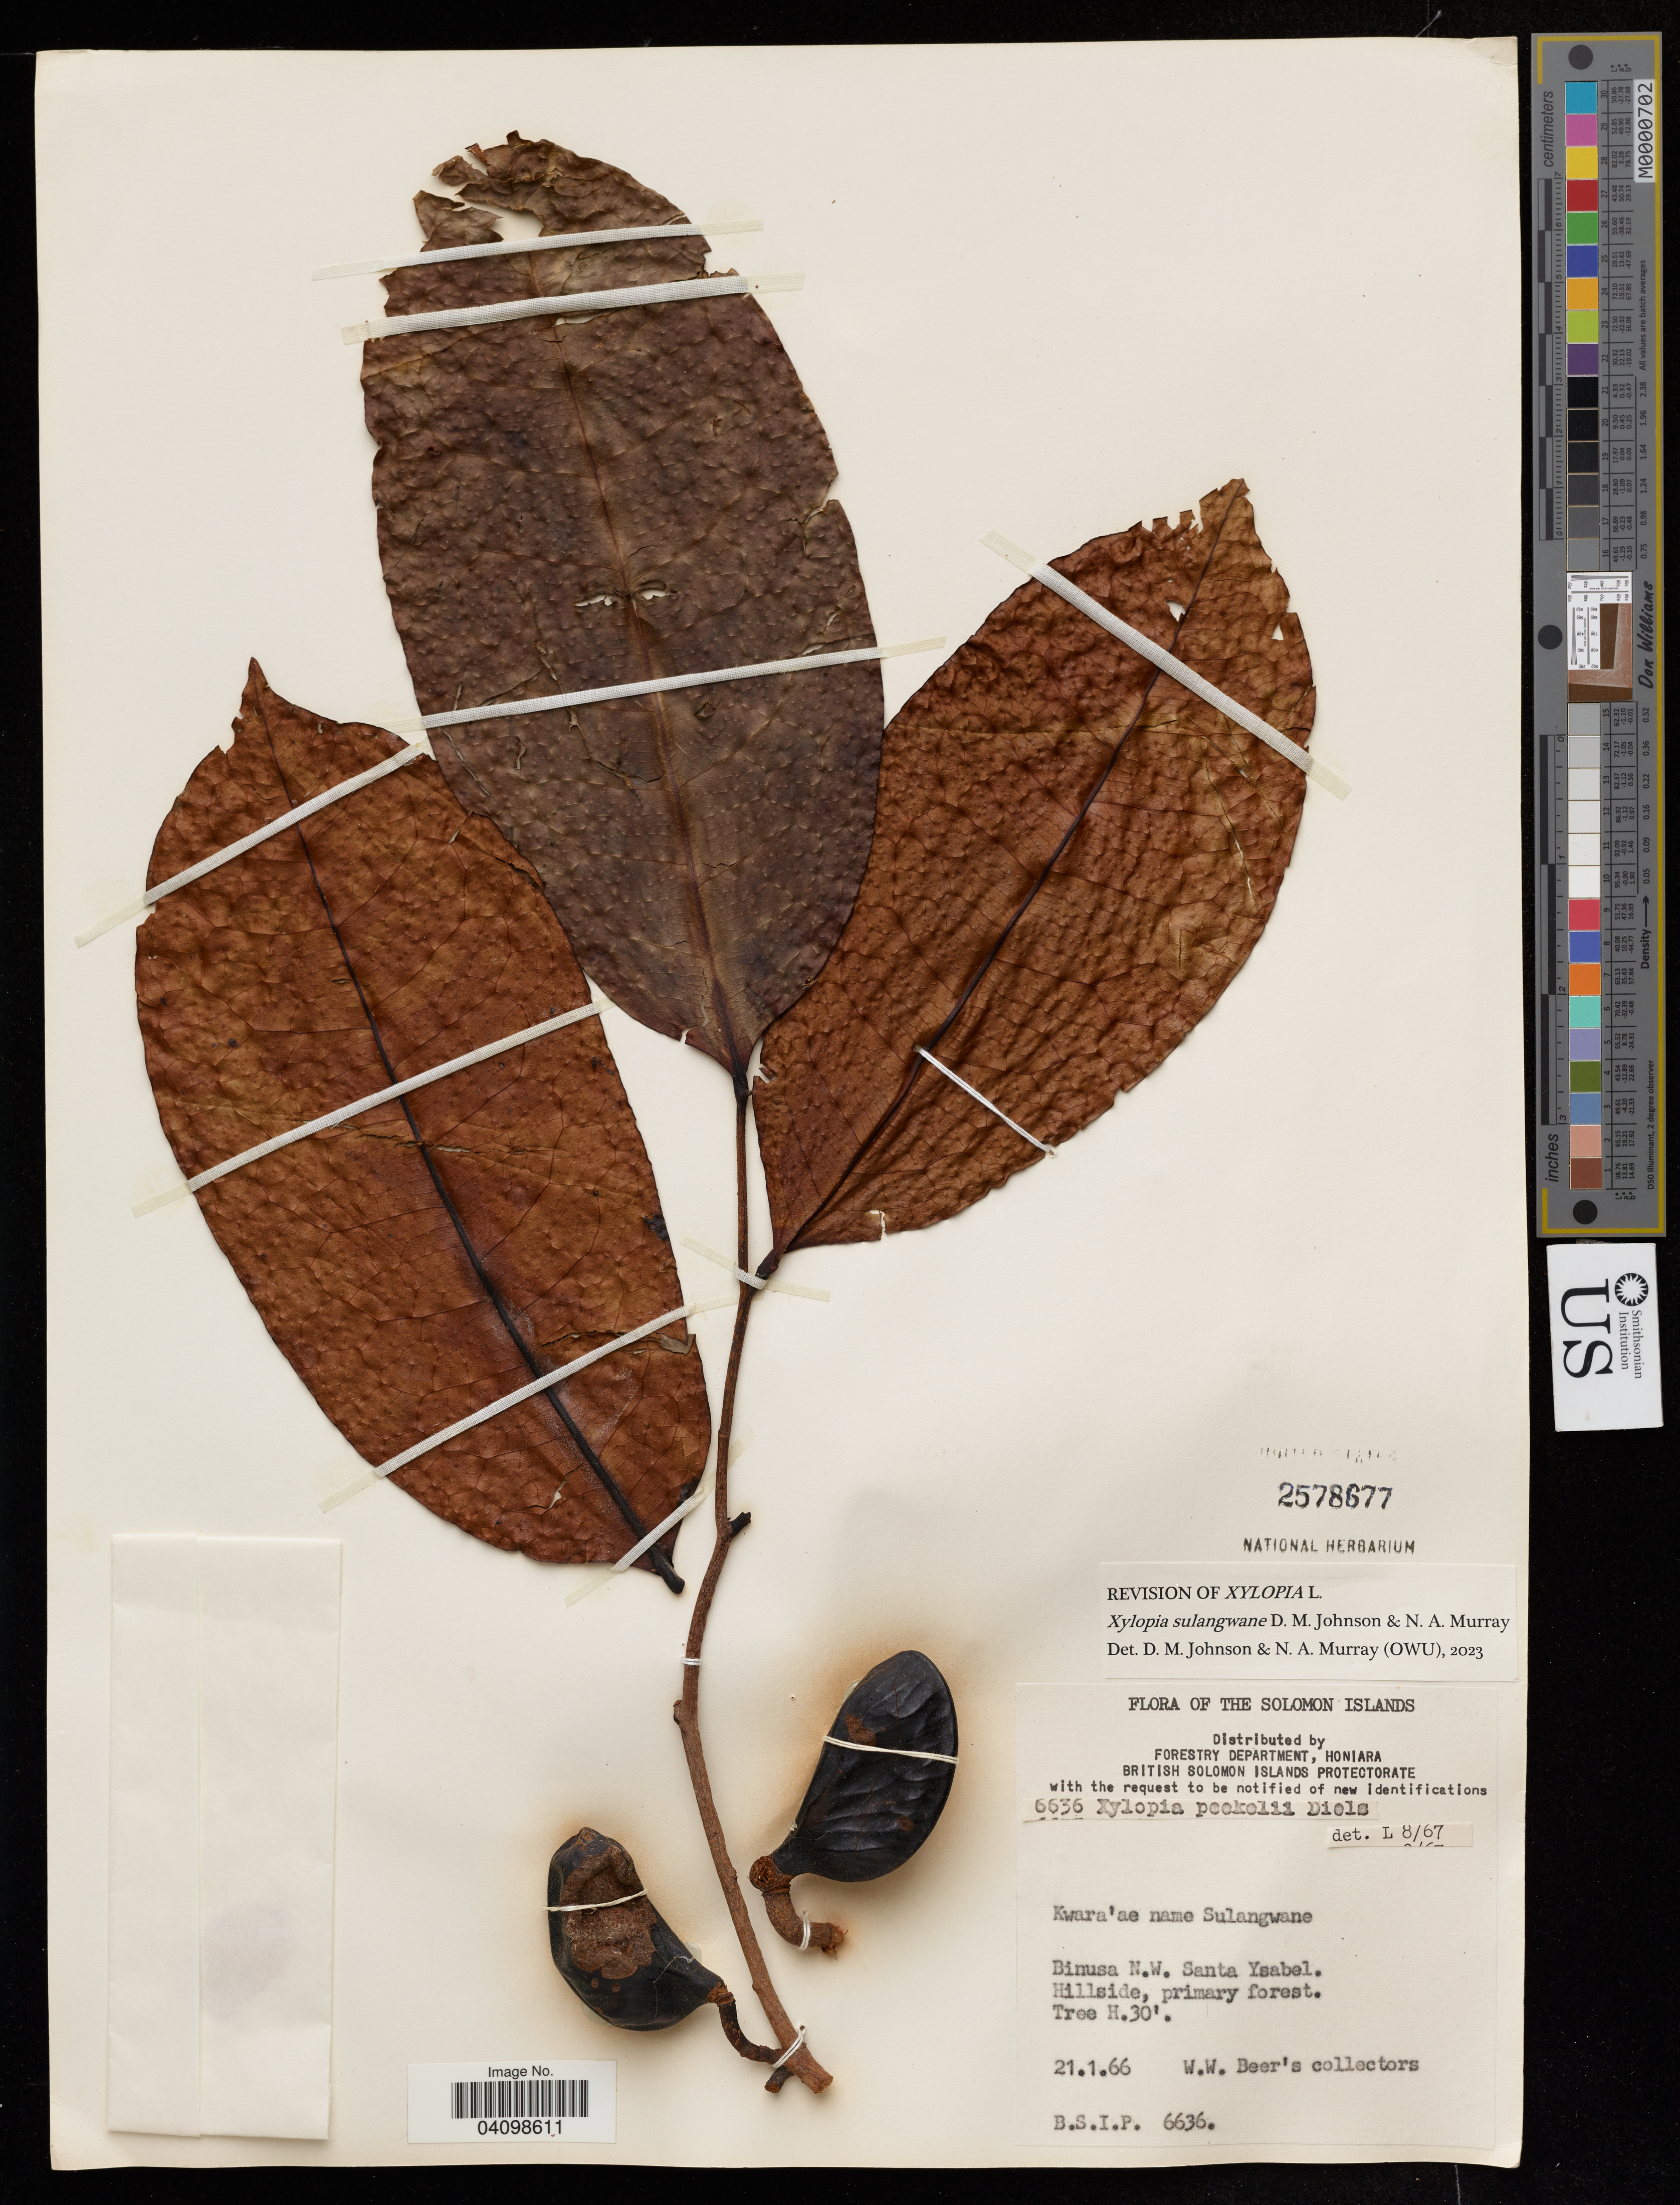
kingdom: Plantae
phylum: Tracheophyta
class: Magnoliopsida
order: Magnoliales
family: Annonaceae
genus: Xylopia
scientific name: Xylopia sulangwane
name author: D.M. Johnson & N.A. Murray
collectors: W. W. Beers Collectors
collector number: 6636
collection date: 1966-01-21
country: Solomon Islands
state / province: Solomon Islands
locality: Binusa N.W. Santa Ysabel.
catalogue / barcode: US 2578677